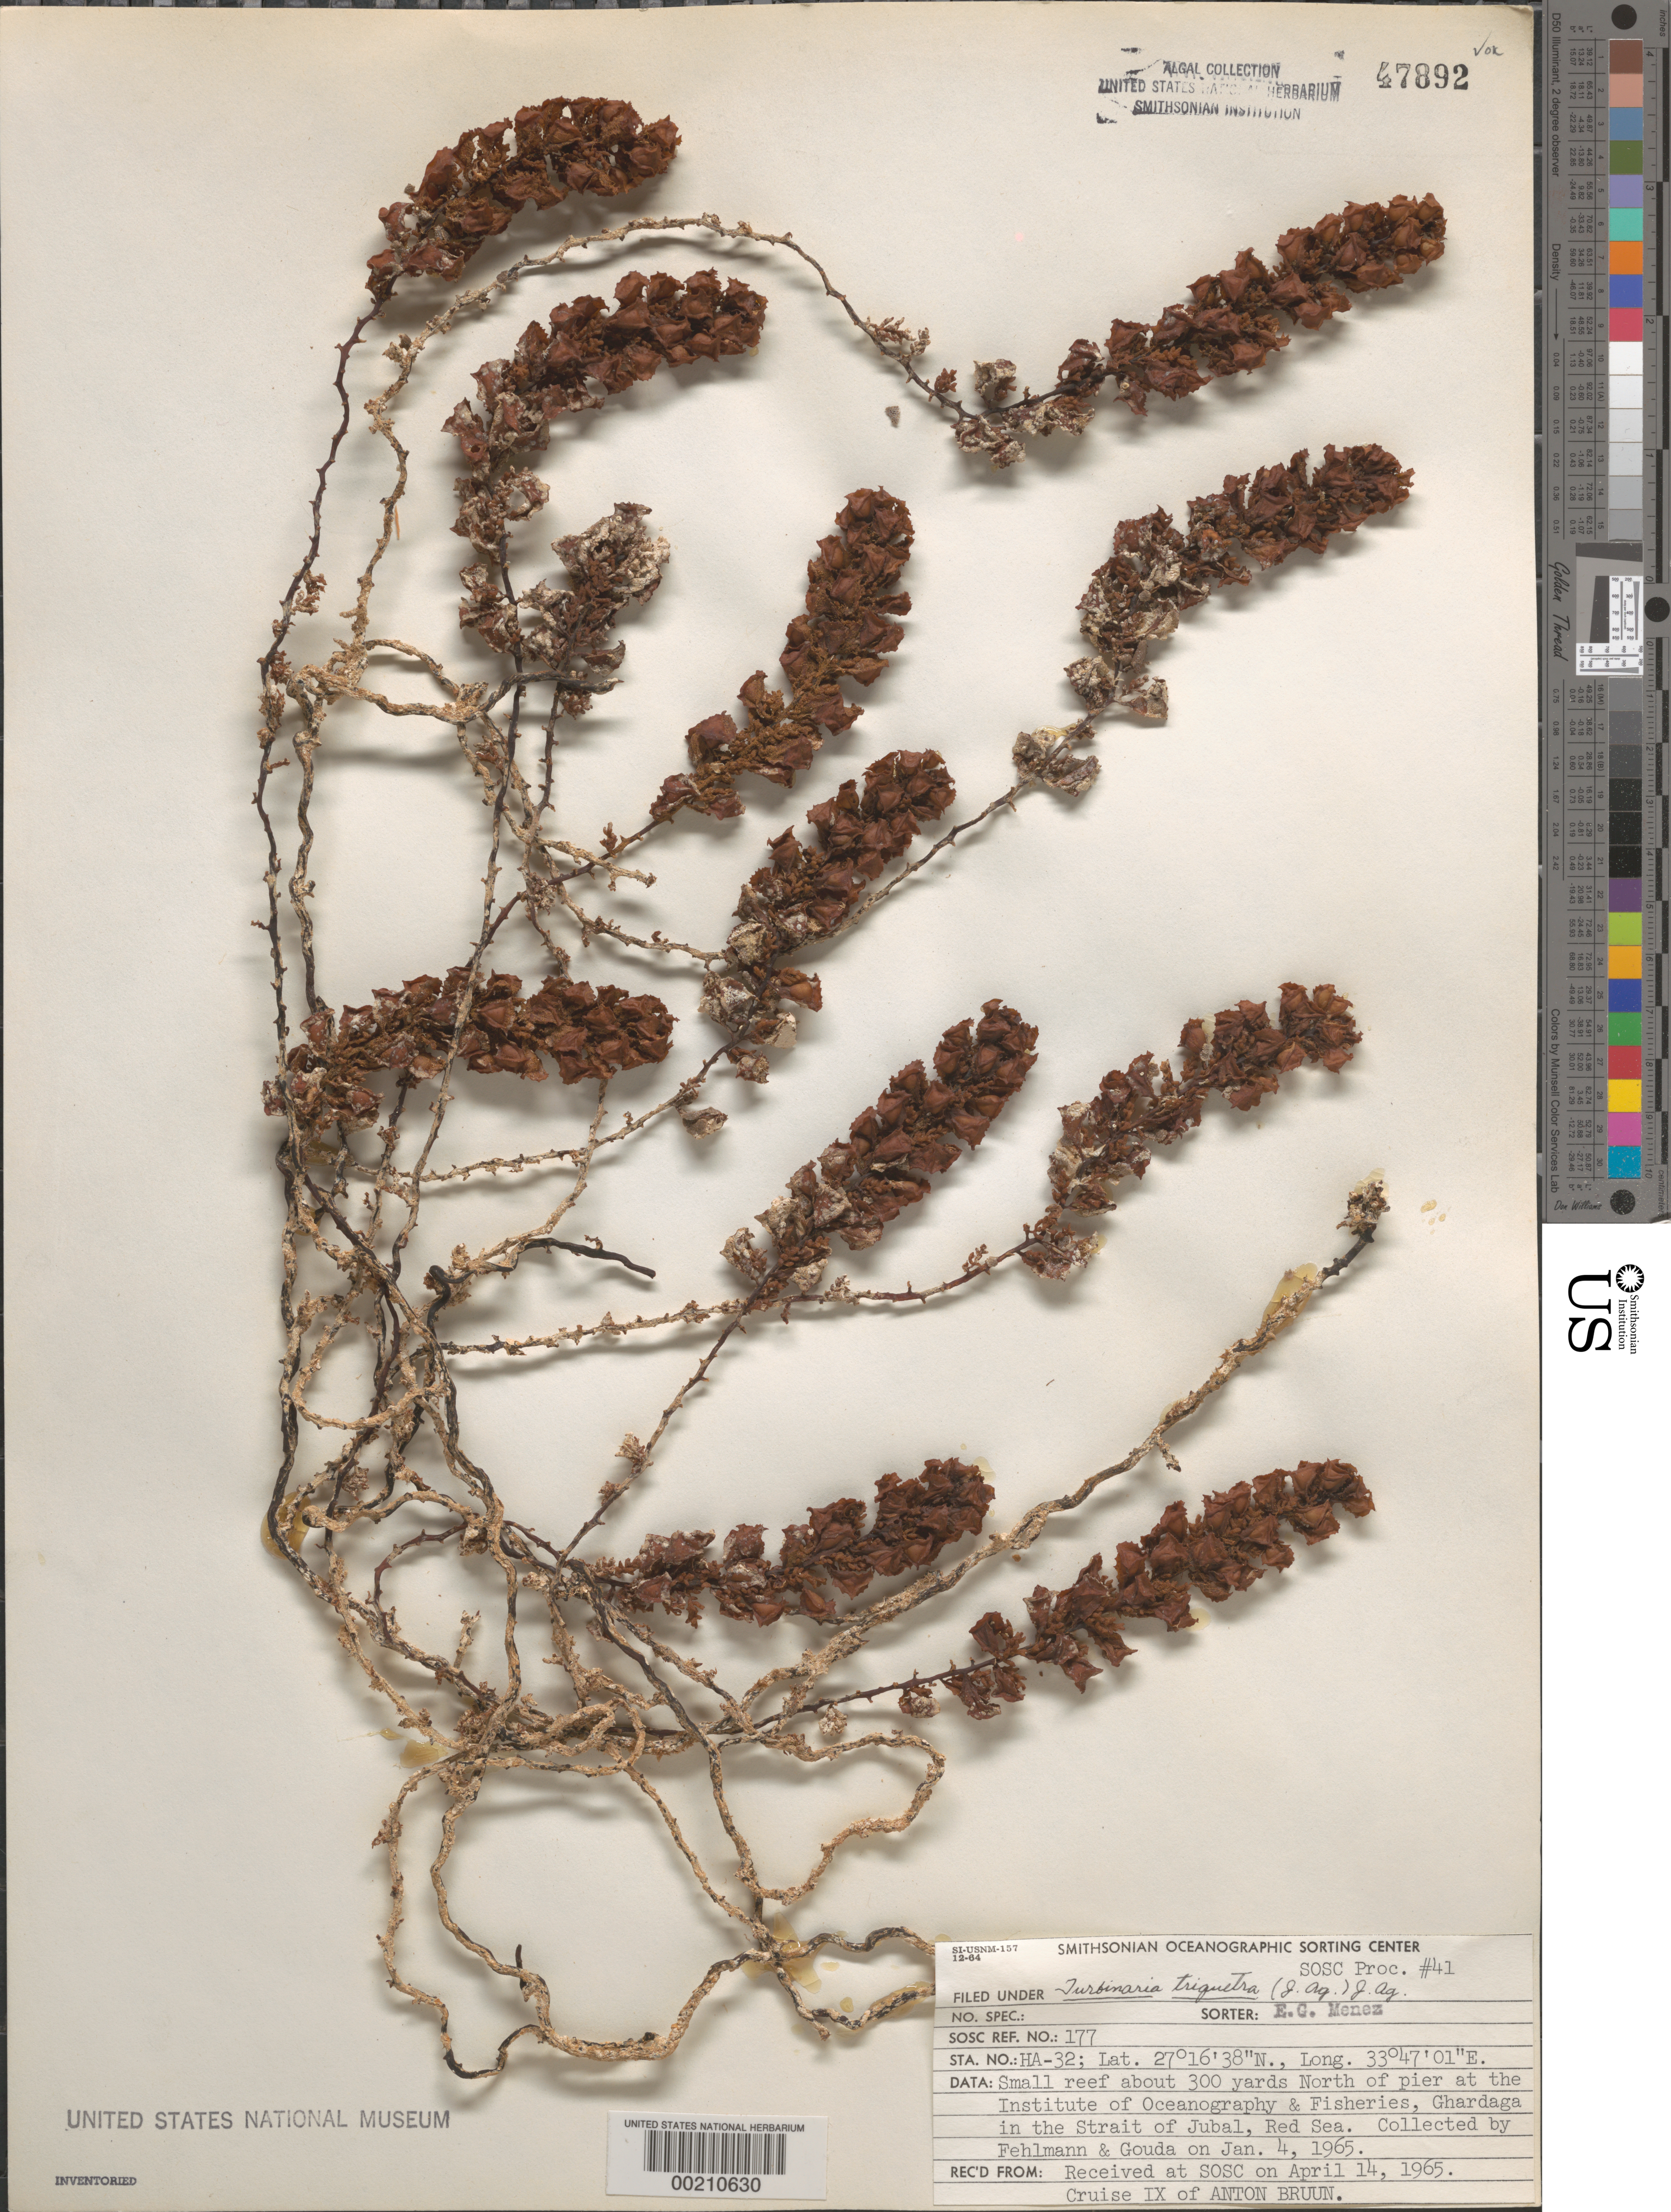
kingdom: Chromista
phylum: Ochrophyta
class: Phaeophyceae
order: Fucales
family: Sargassaceae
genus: Turbinaria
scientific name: Turbinaria triquetra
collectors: H. Fehlmann & E. J. Gouda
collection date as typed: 04 Jan 1965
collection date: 1965-01-04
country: Egypt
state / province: Al Bahr al Ahmar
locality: Ghardaga, Strait of Jubal, Red Sea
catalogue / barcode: US 47892